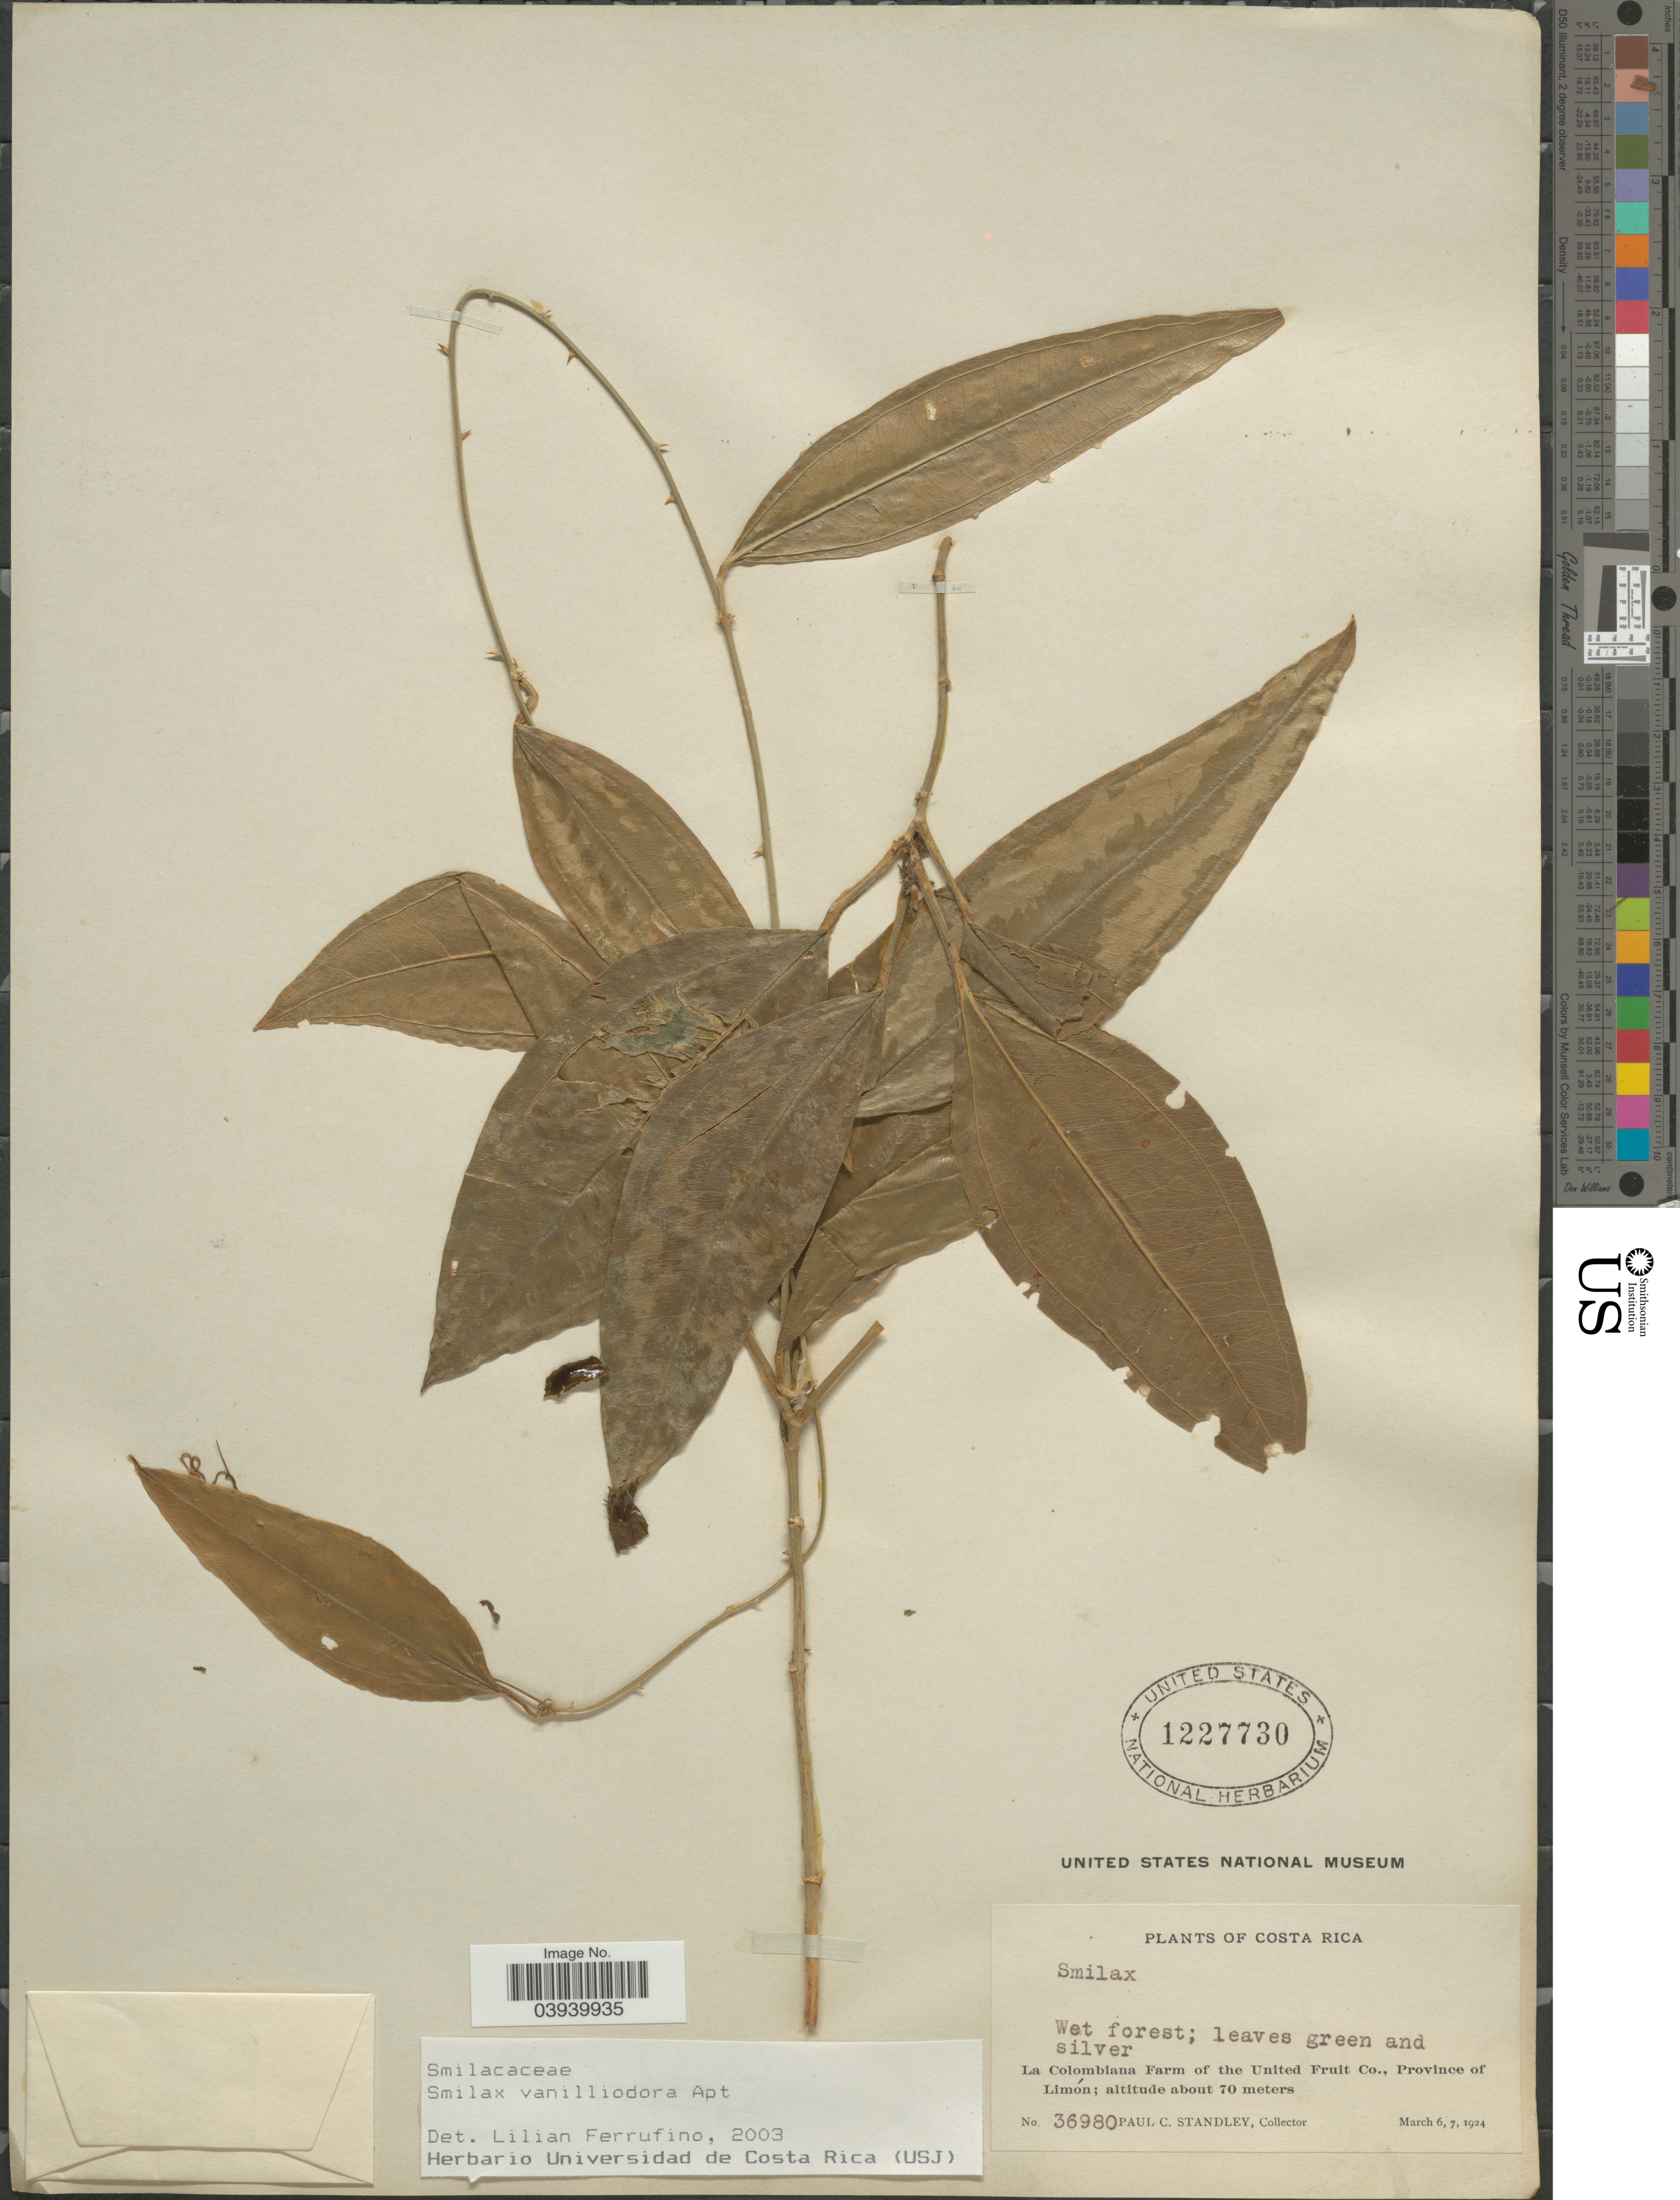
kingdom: Plantae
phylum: Tracheophyta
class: Liliopsida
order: Liliales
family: Smilacaceae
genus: Smilax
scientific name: Smilax vanilliodora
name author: F.W. Apt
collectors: P. C. Standley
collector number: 36980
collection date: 1924-03-06/1924-03-07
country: Costa Rica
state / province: Limón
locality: La Colombiana Farm of the United Fruit Co.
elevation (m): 70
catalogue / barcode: US 1227730